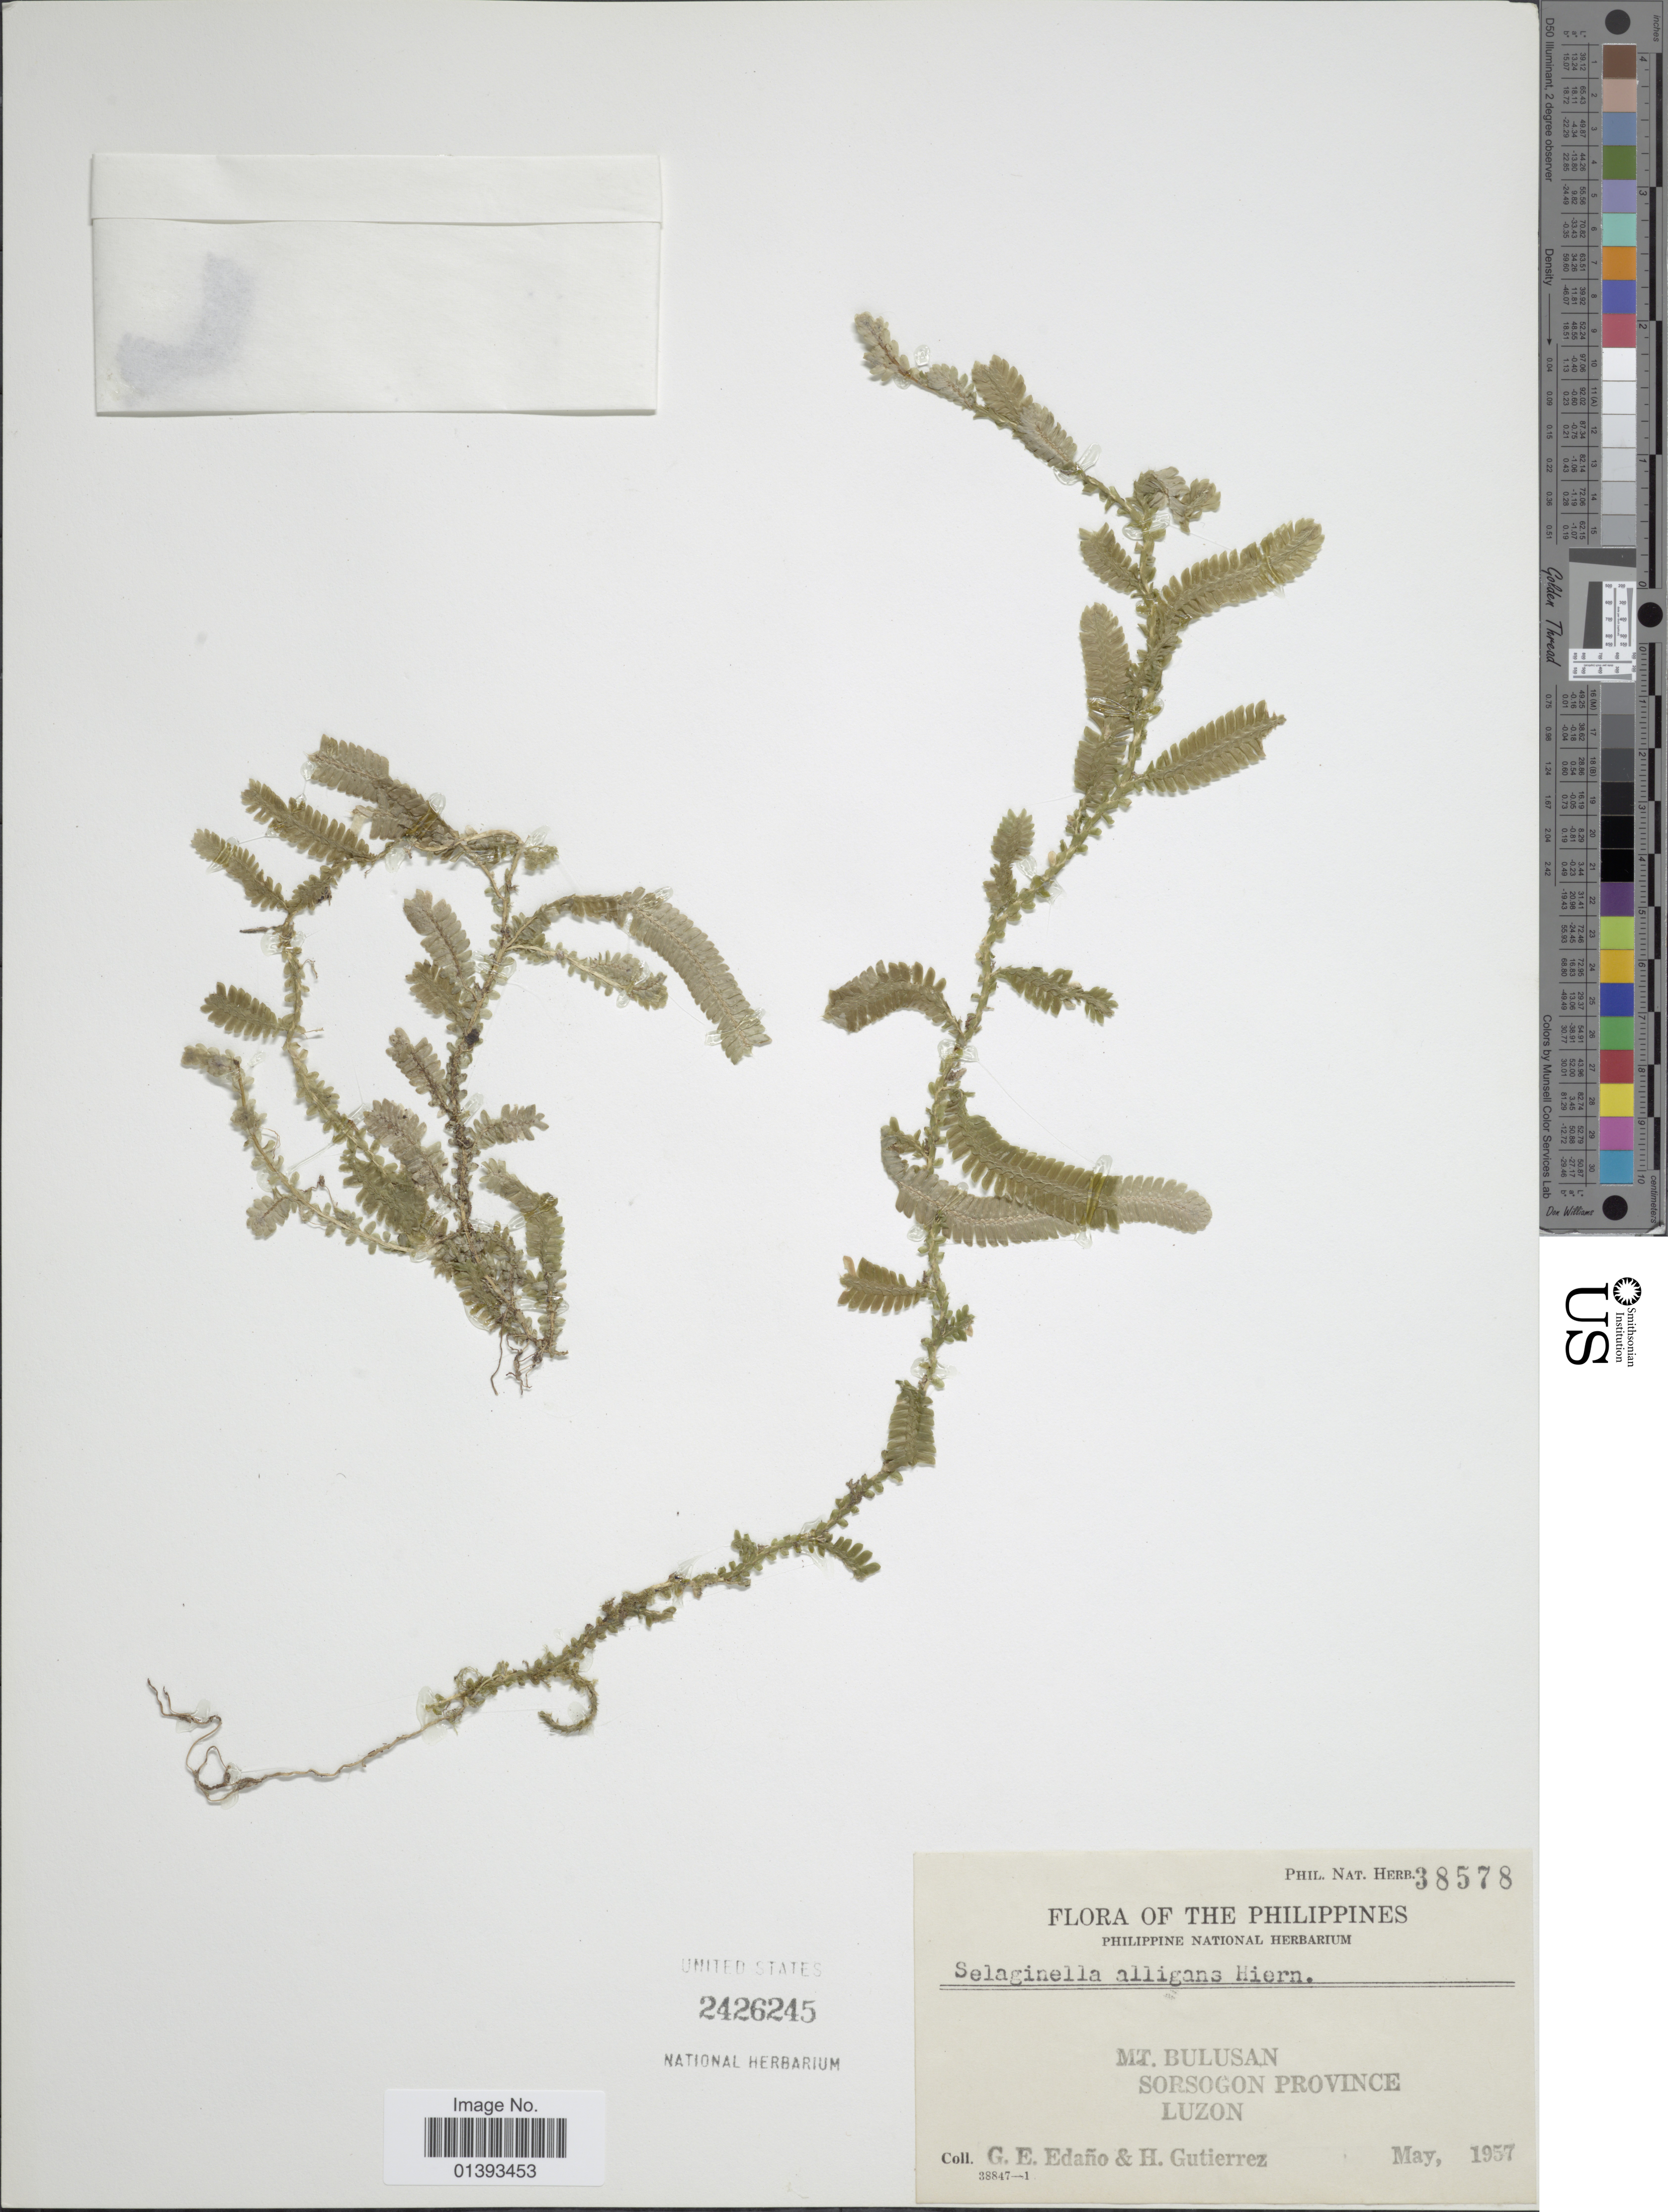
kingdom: Plantae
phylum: Tracheophyta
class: Lycopodiopsida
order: Selaginellales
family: Selaginellaceae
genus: Selaginella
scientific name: Selaginella alligans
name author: Hieron.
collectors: G. E. Edaño & H. Gutierrez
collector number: Phil. Nat. Herb 38578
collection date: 1957-05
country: Philippines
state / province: Central Luzon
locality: Mt. Bulusan, Sorsogon province, Luzon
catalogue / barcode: US 2426245